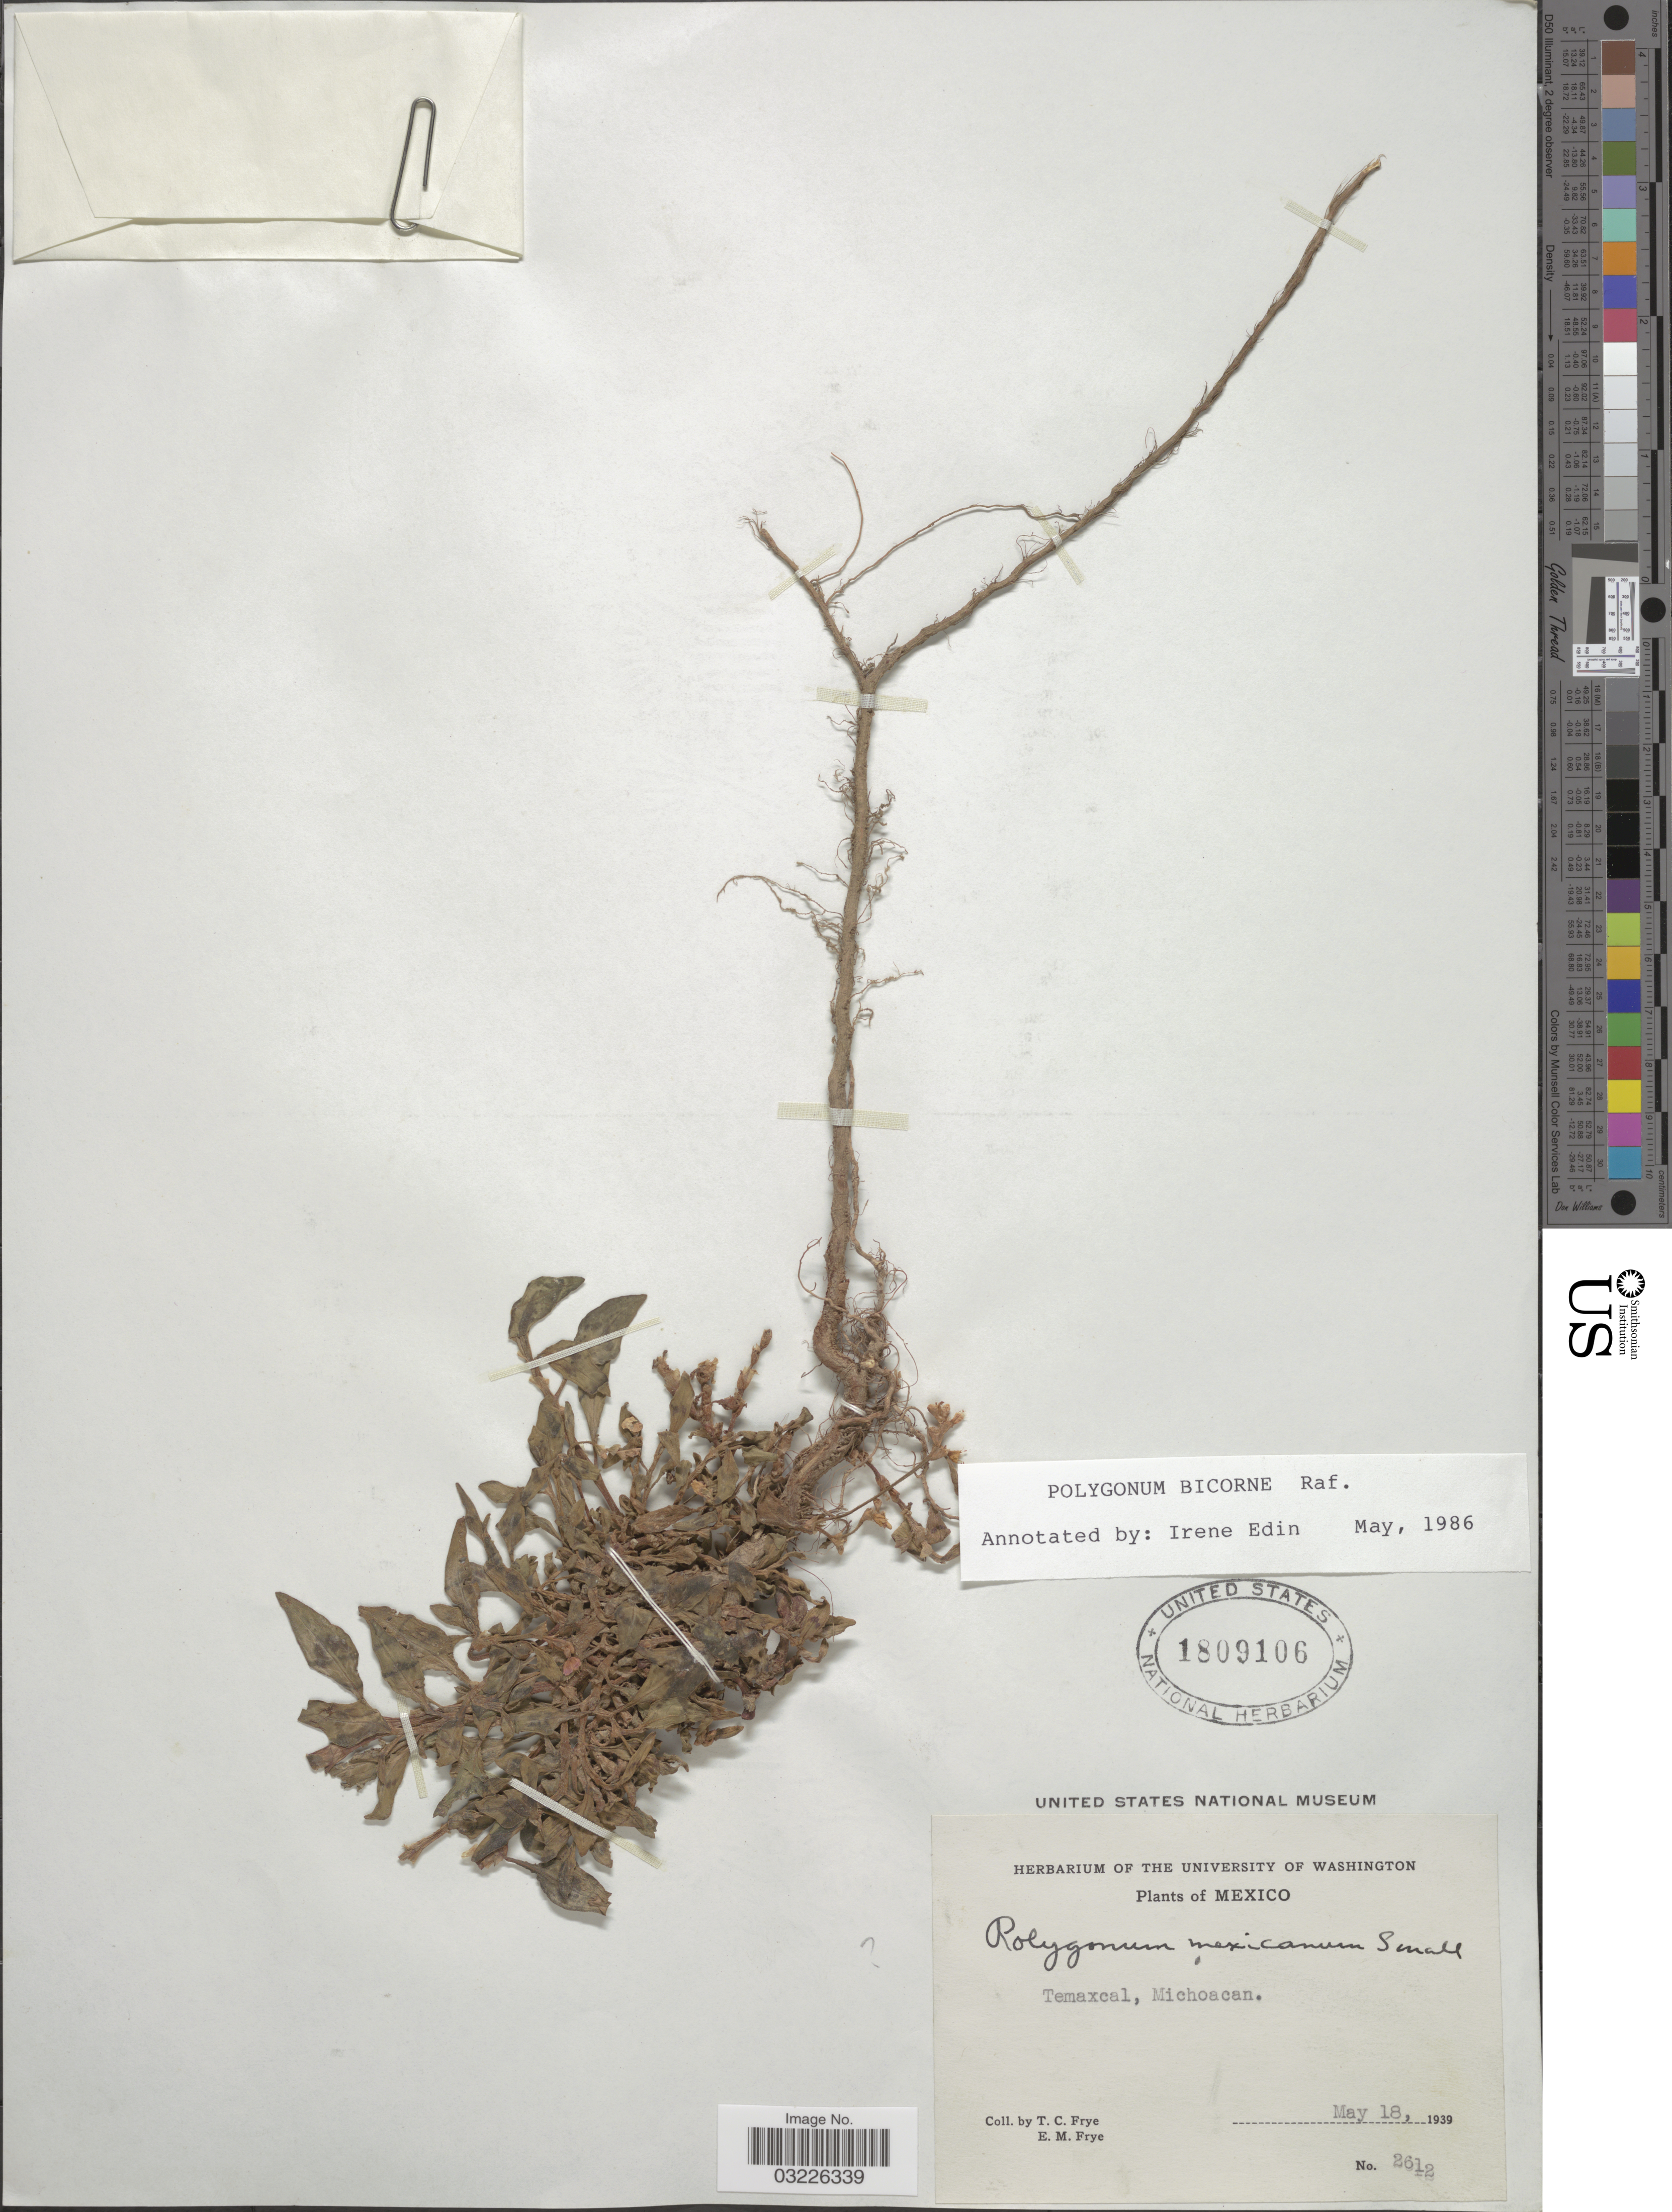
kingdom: Plantae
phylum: Tracheophyta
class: Magnoliopsida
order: Caryophyllales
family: Polygonaceae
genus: Polygonum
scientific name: Polygonum bicorne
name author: Raf.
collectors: T. C. Frye & E. Frye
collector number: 2612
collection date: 1939-05-18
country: Mexico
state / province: Michoacán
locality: Temaxcal.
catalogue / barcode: US 1809106